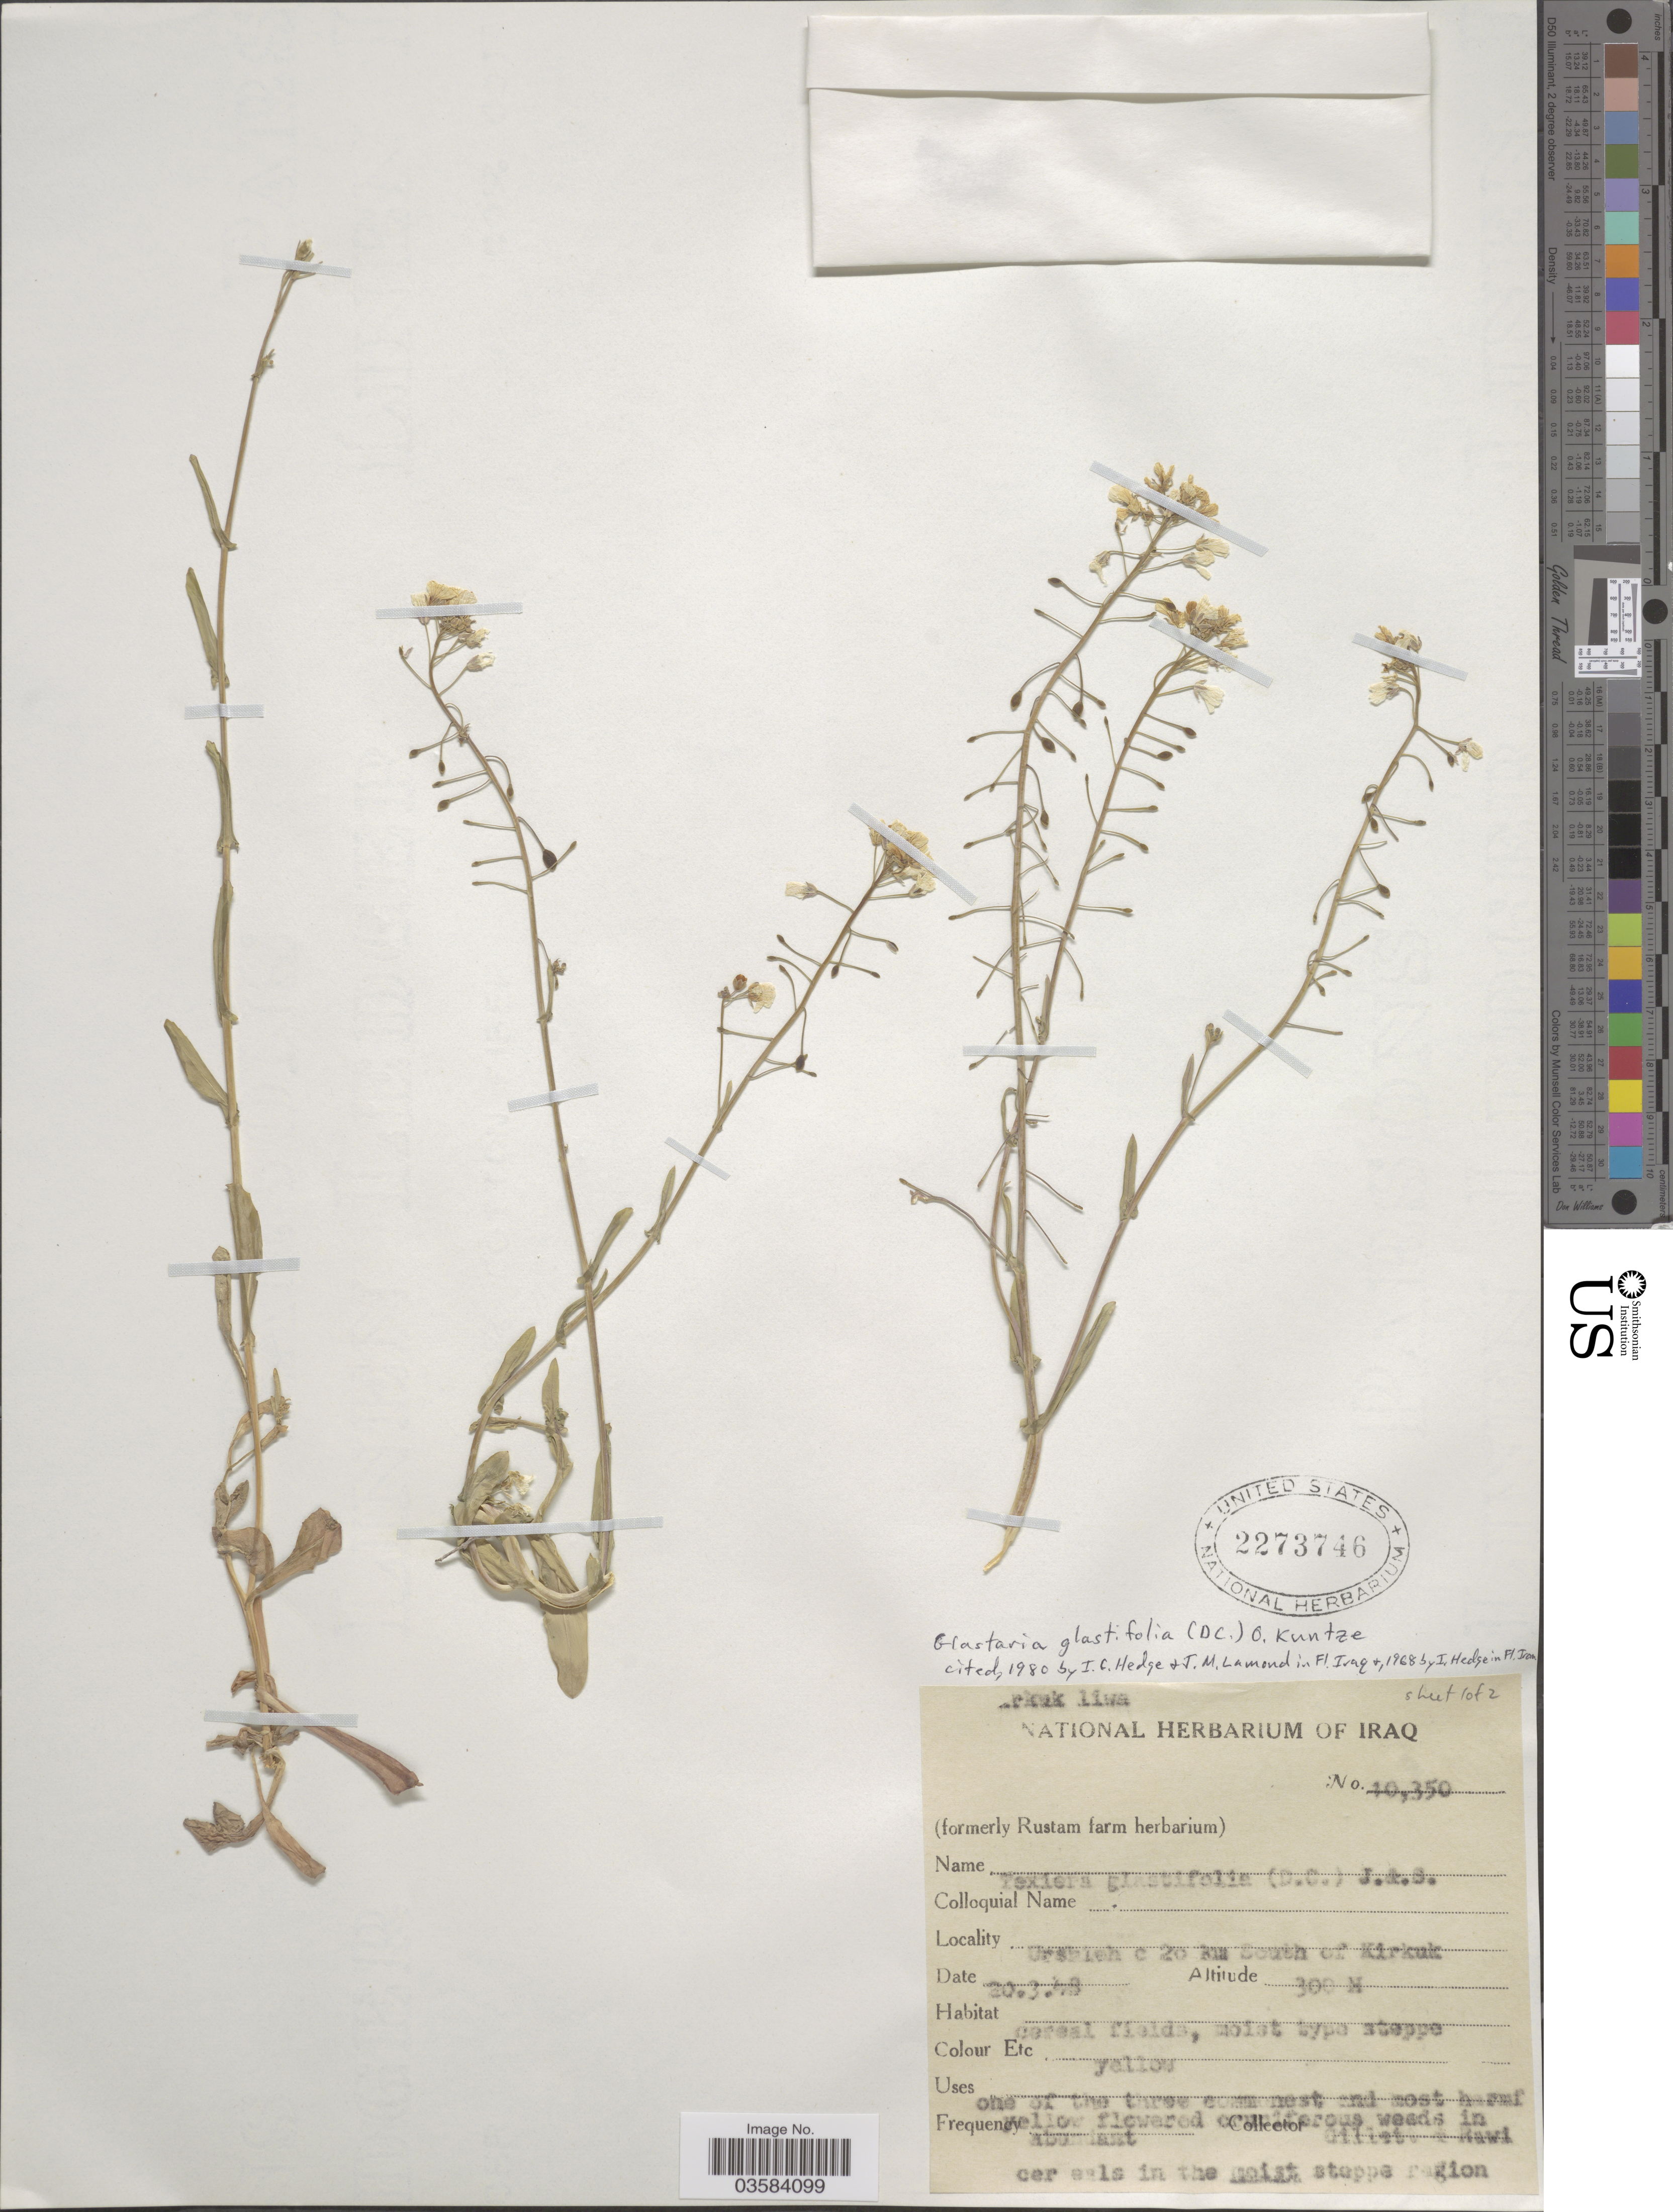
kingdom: Plantae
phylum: Tracheophyta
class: Magnoliopsida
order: Brassicales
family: Brassicaceae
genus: Glastaria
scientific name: Glastaria glastifolia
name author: Kuntze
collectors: Gillett, -- & -. Rawi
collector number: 10350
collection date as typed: Transcribed d/m/y: 20/3/48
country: Iraq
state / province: Kirkūk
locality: [illegible text]rkuk liwa. Urshieh c 20 km South of Kirkuk.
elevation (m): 300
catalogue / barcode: US 2273746